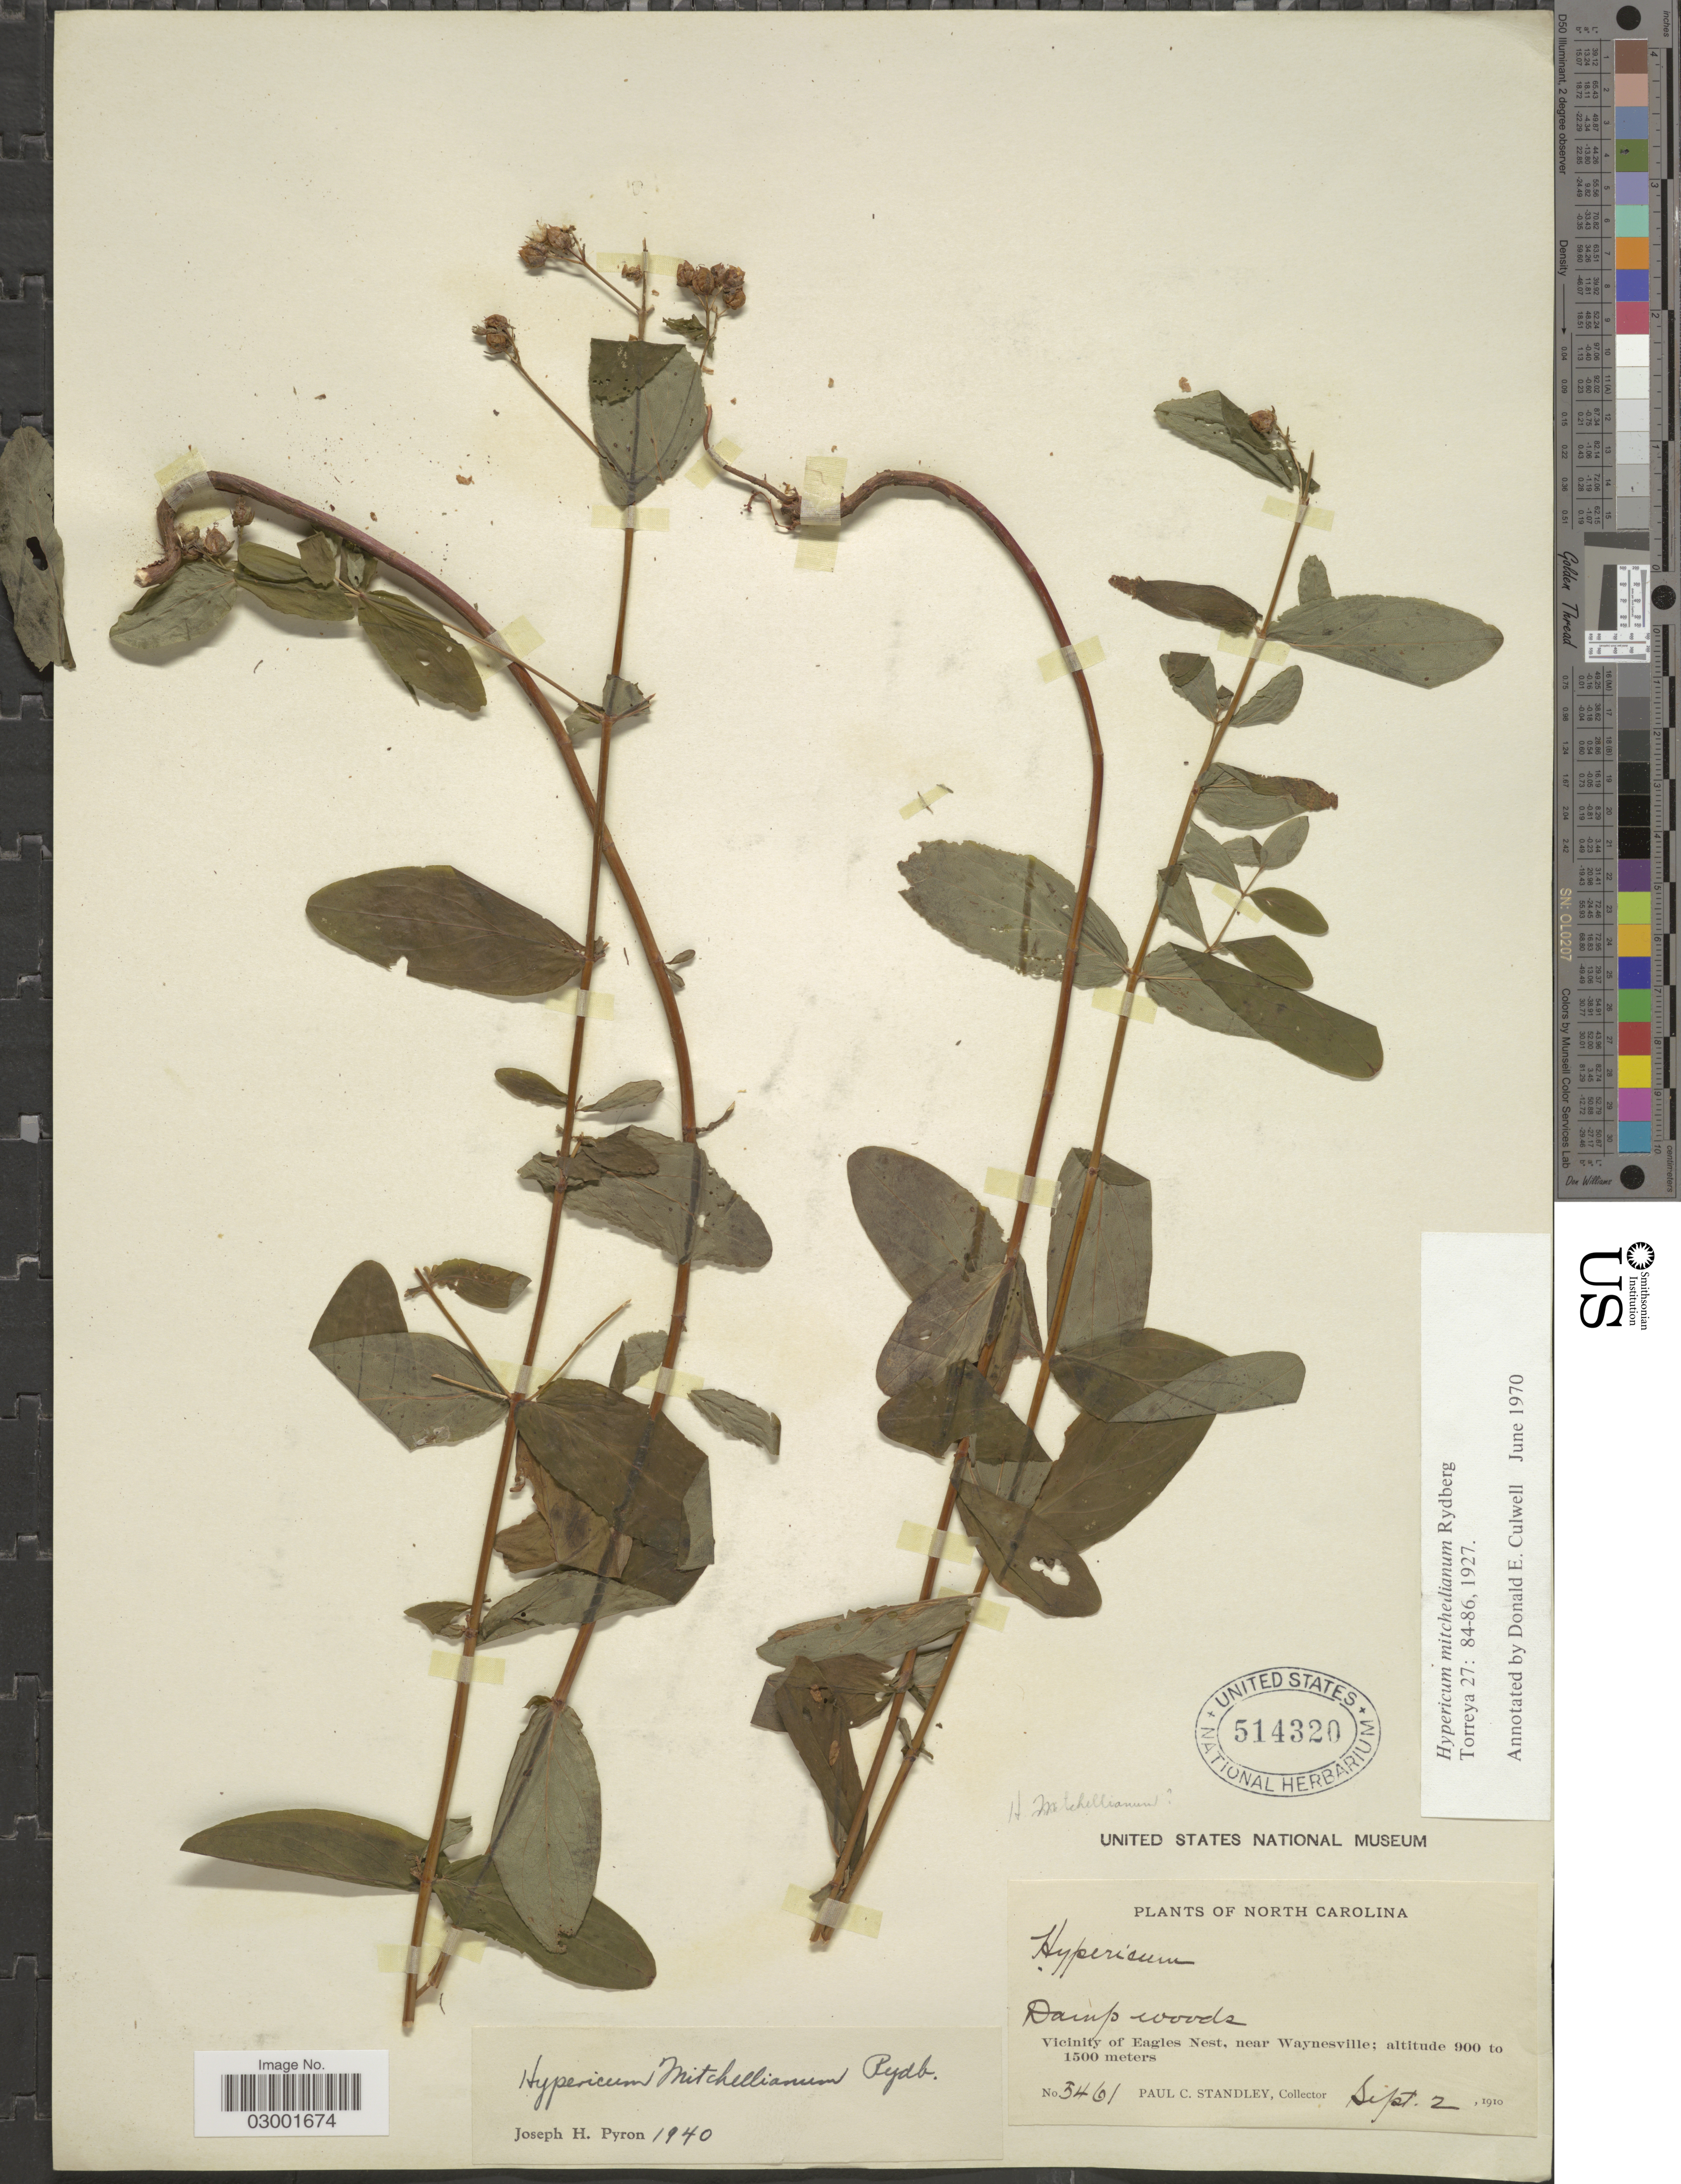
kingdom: Plantae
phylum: Tracheophyta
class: Magnoliopsida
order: Malpighiales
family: Hypericaceae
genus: Hypericum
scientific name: Hypericum x mitchellianum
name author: Rydb.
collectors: P. C. Standley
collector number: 5461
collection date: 1910-09-02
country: United States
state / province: North Carolina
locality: Vicinity of Eagles Nest, near Waynesville.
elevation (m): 900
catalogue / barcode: US 514320